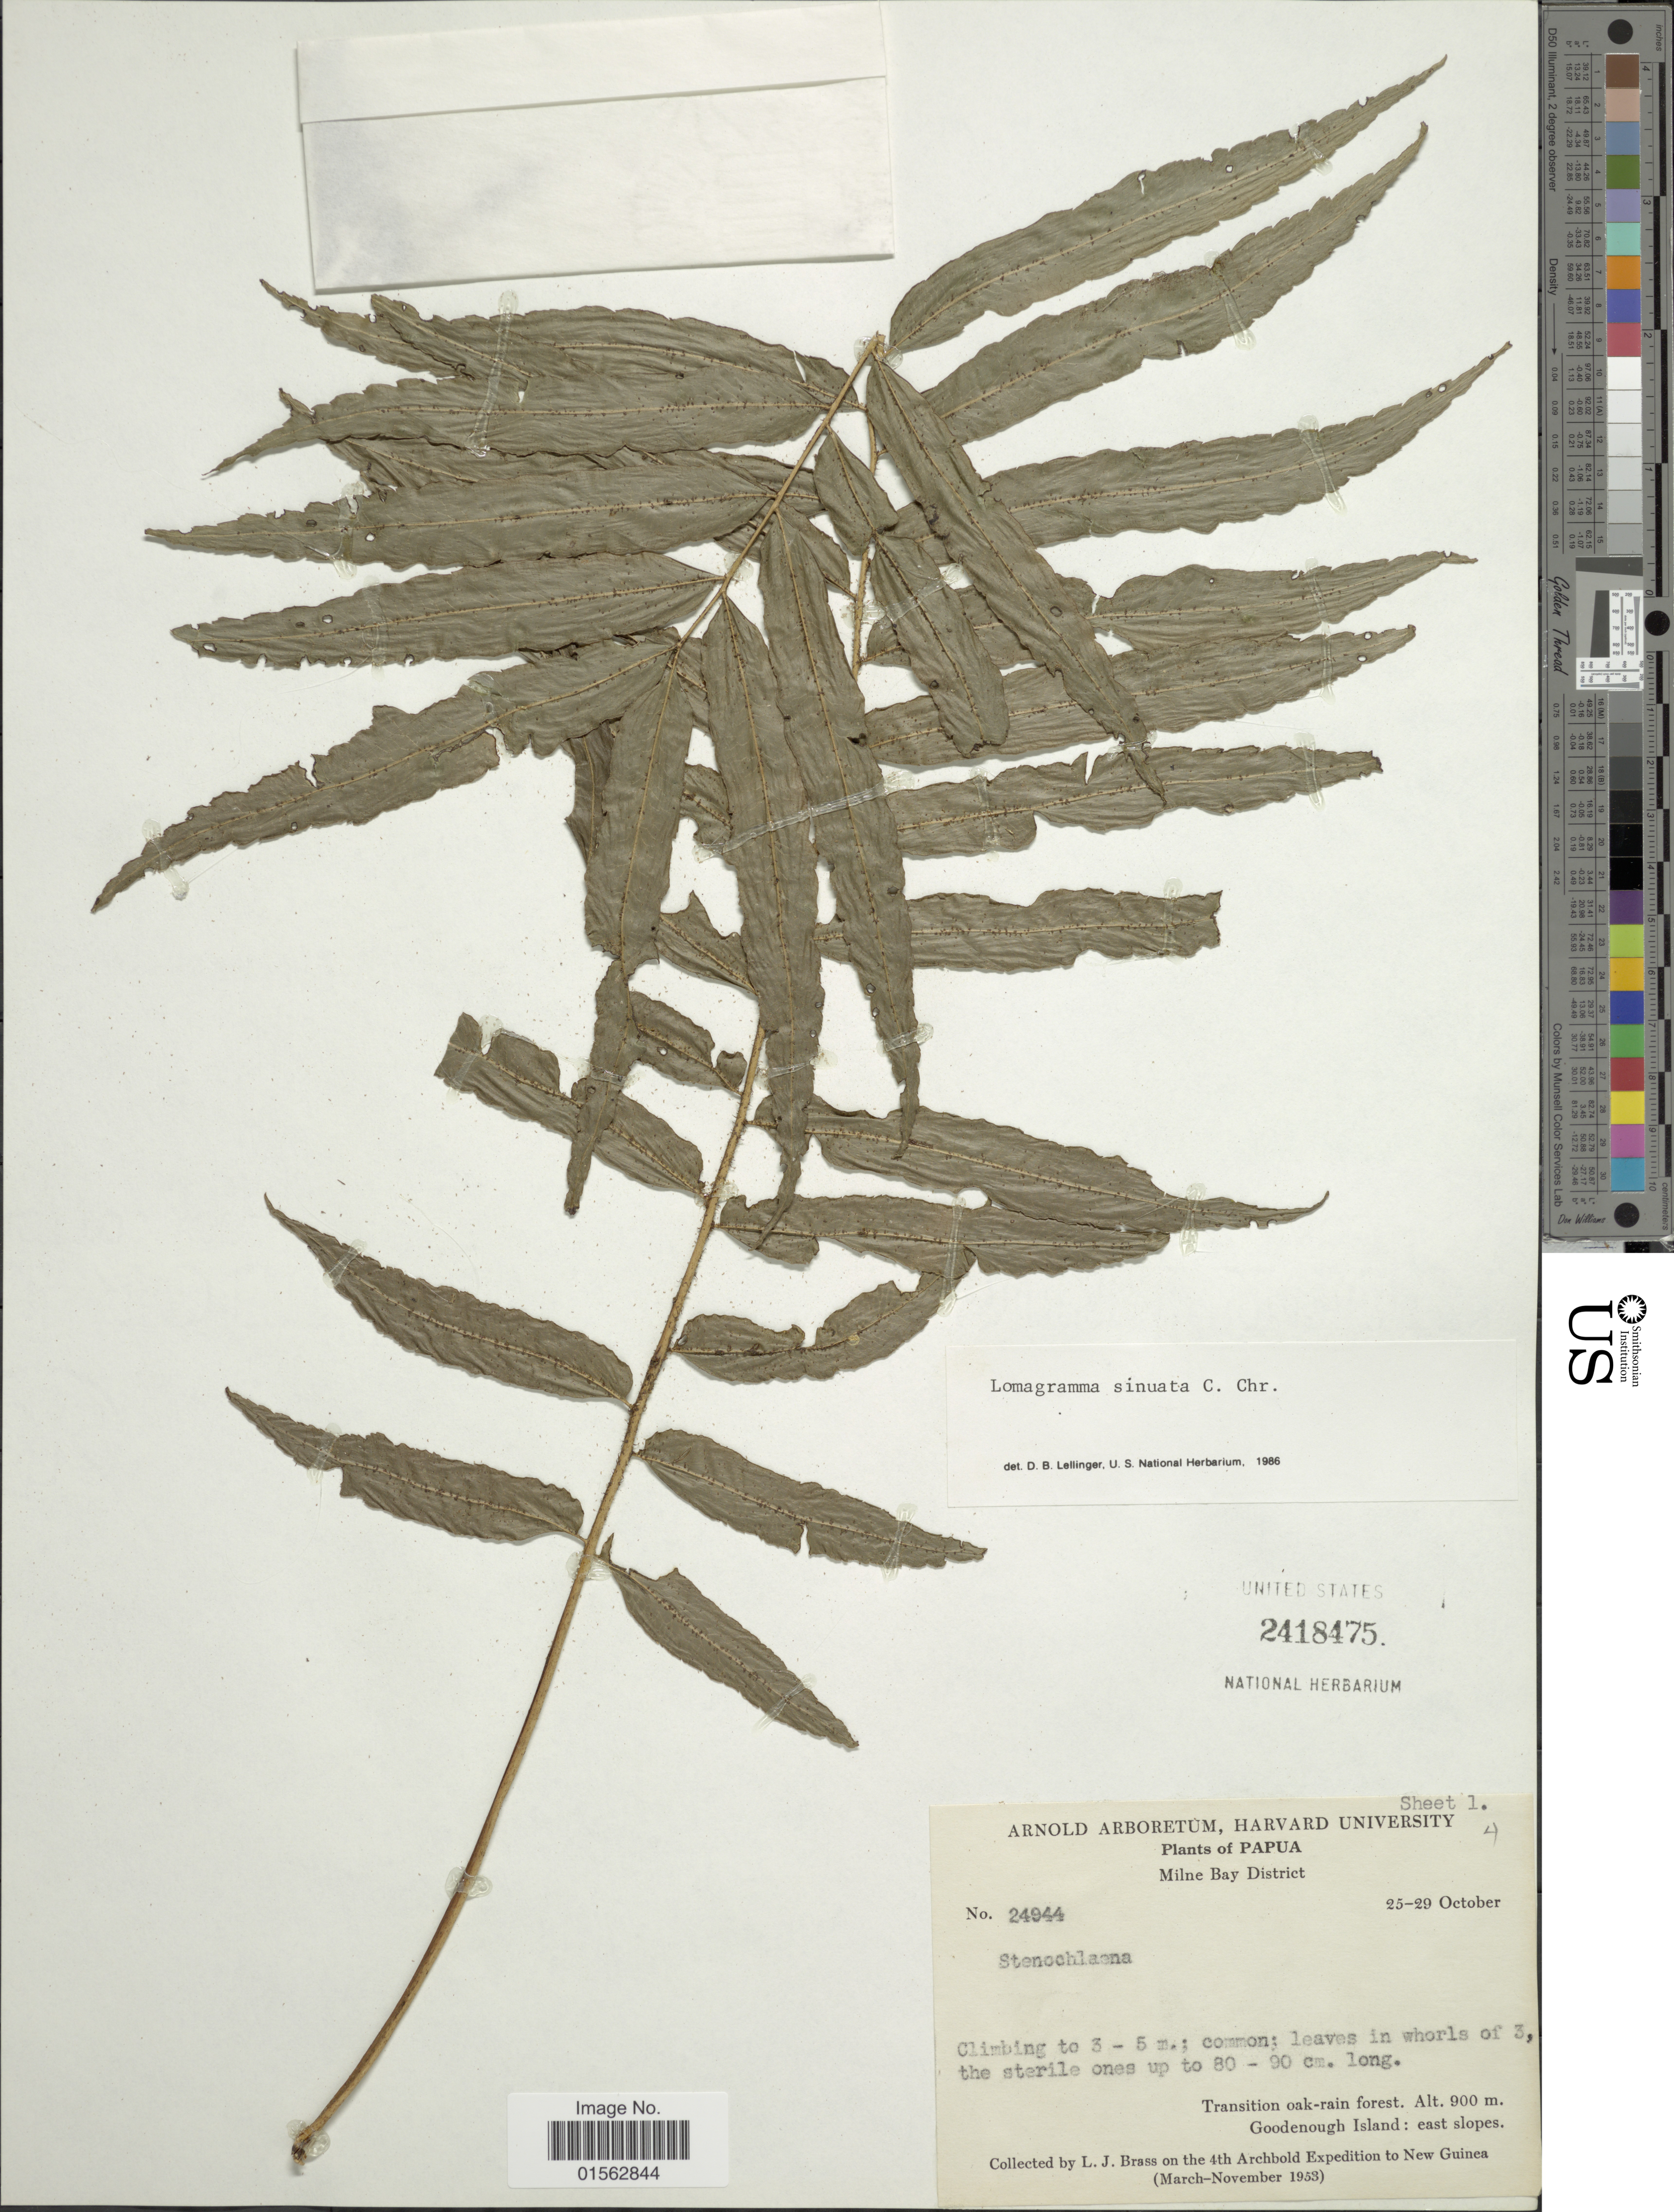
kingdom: Plantae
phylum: Tracheophyta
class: Polypodiopsida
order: Polypodiales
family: Dryopteridaceae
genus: Lomagramma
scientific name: Lomagramma sinuata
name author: C. Chr.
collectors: L. J. Brass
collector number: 24944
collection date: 1953-10-25/1953-10-29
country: Papua New Guinea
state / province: Milne Bay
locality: Papua, Milne Bay District, Transition oak-rain forest, Goodenough Island: east slopes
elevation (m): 900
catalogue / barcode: US 2418475